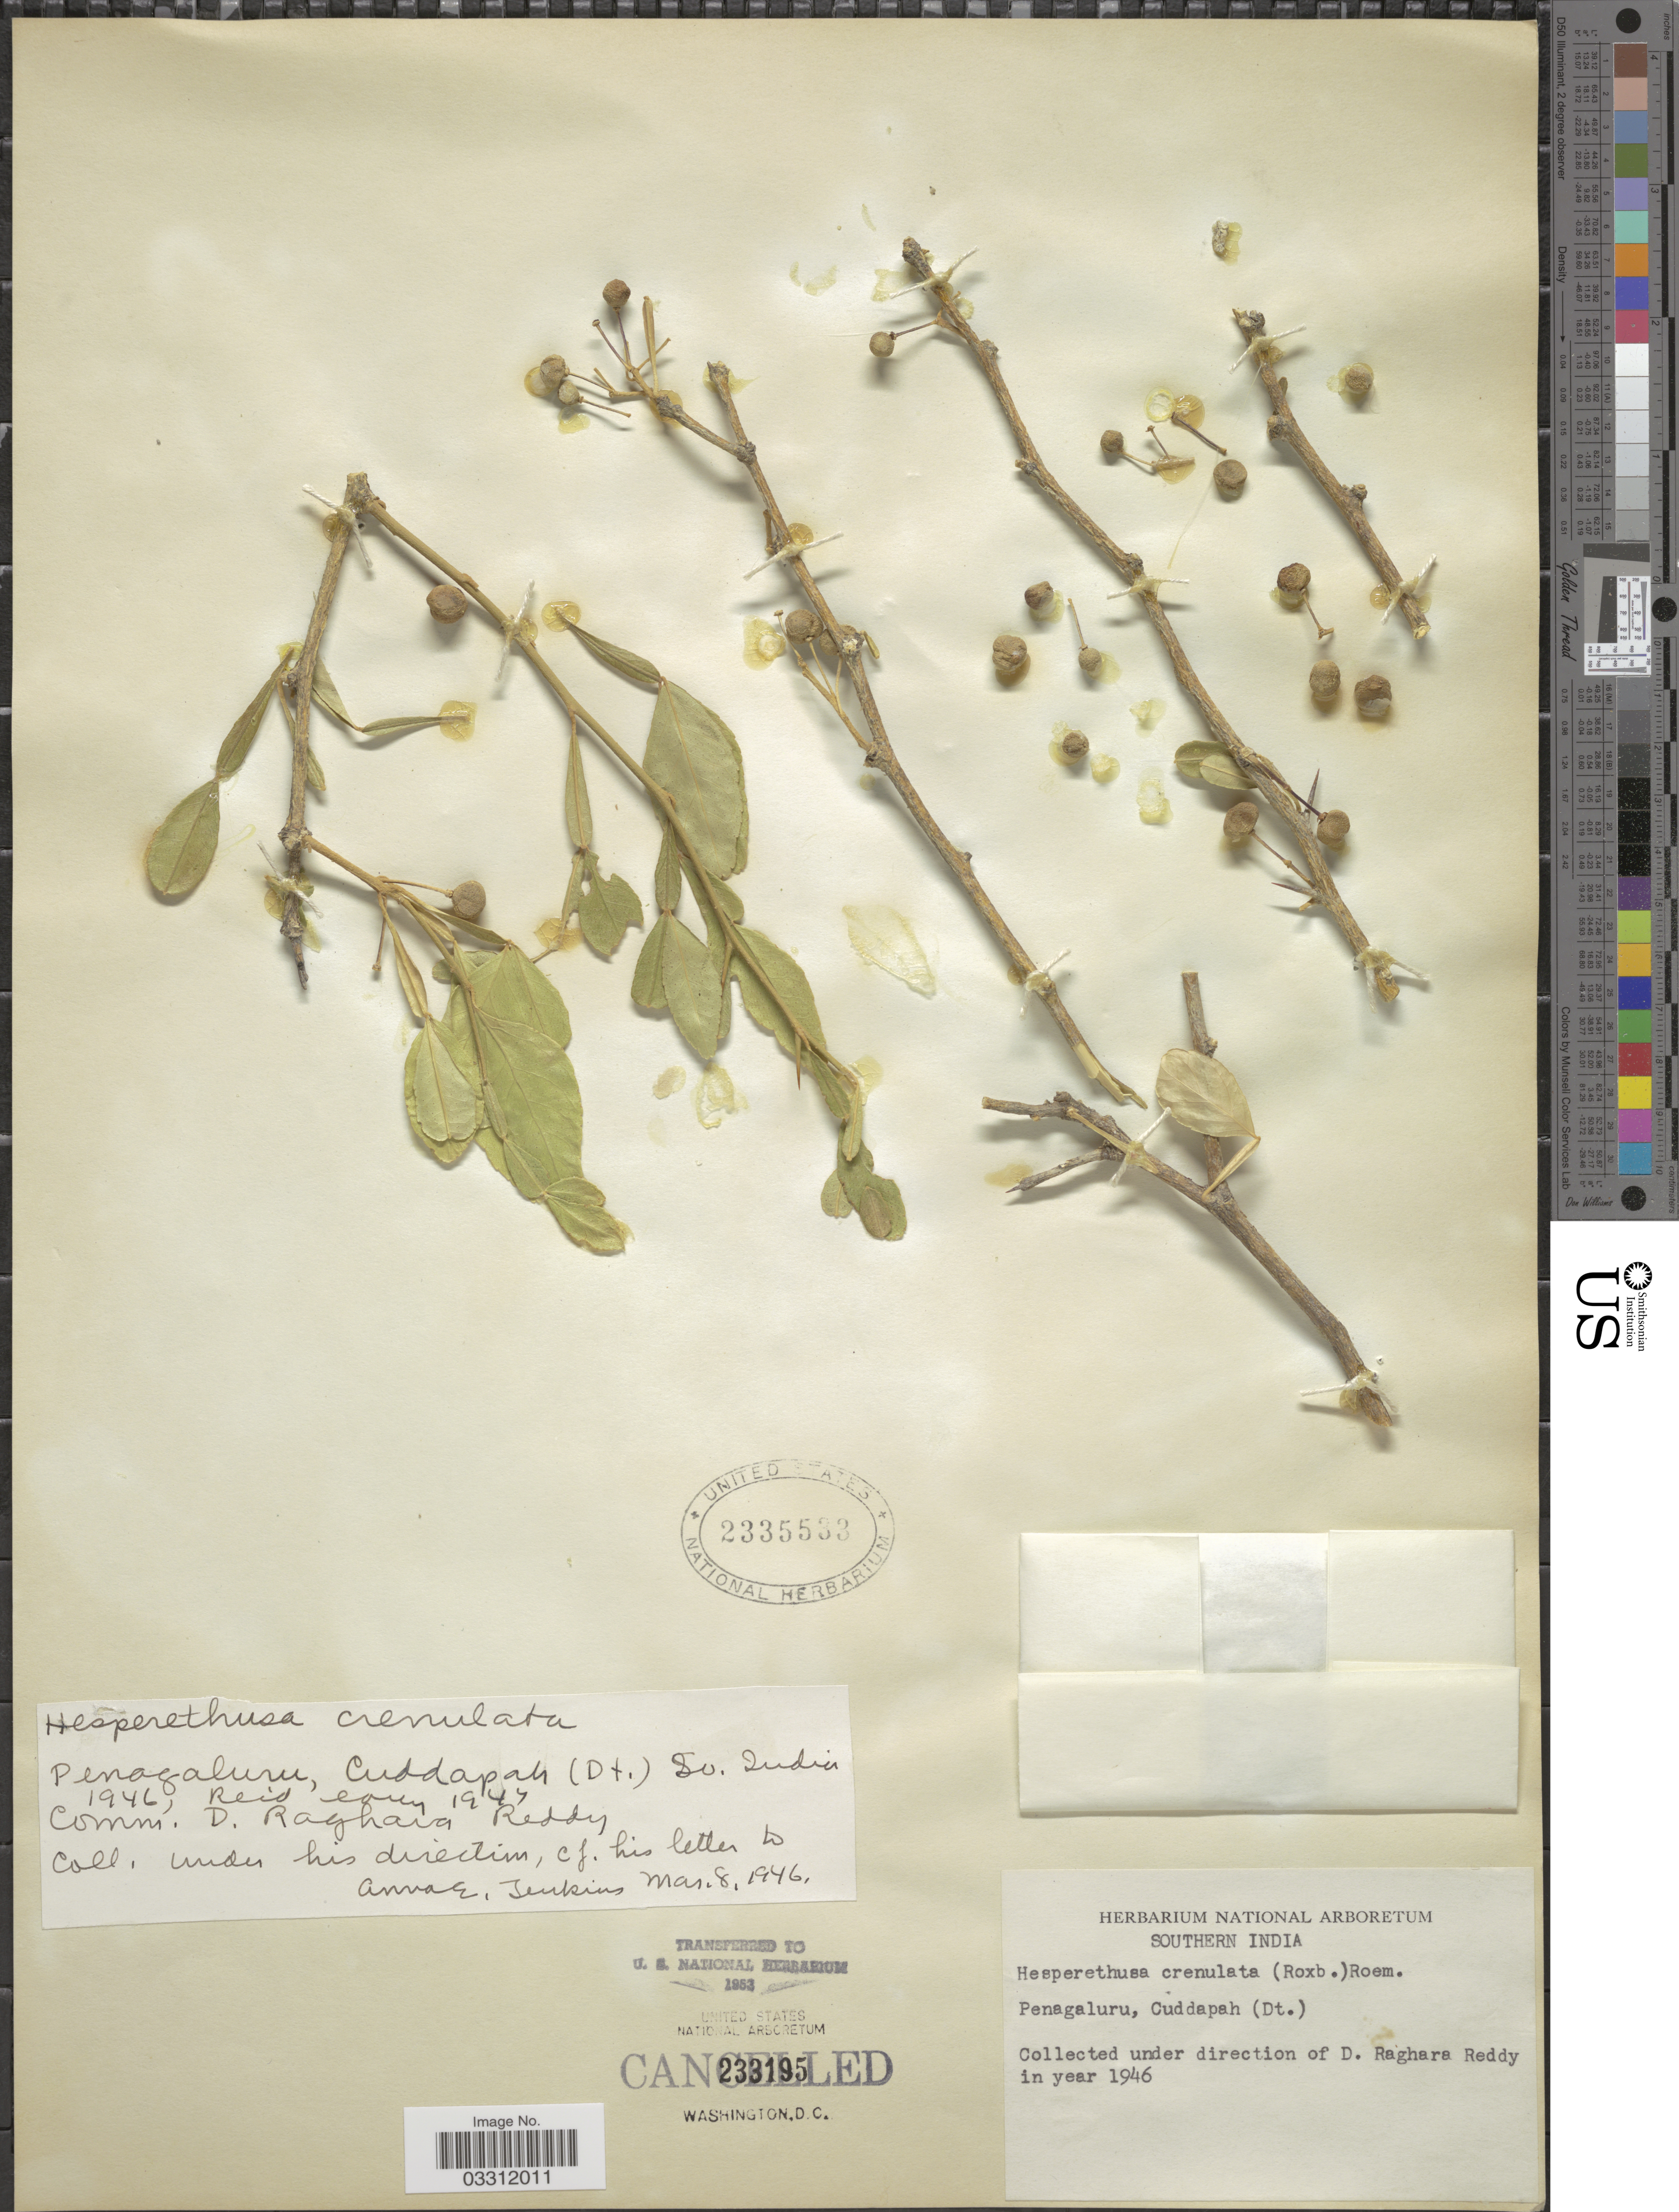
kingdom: Plantae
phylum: Tracheophyta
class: Magnoliopsida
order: Sapindales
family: Rutaceae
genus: Naringi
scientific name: Naringi crenulata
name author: (Roxb.) Nicolson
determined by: Strong, Mark T., (BOT), Smithsonian Institution - National Museum of Natural History (UNITED STATES)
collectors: D. Reddy Raghara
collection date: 1946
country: India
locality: Southern India, Penagaluru, Cuddapah (Dt.).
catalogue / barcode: US 2335533